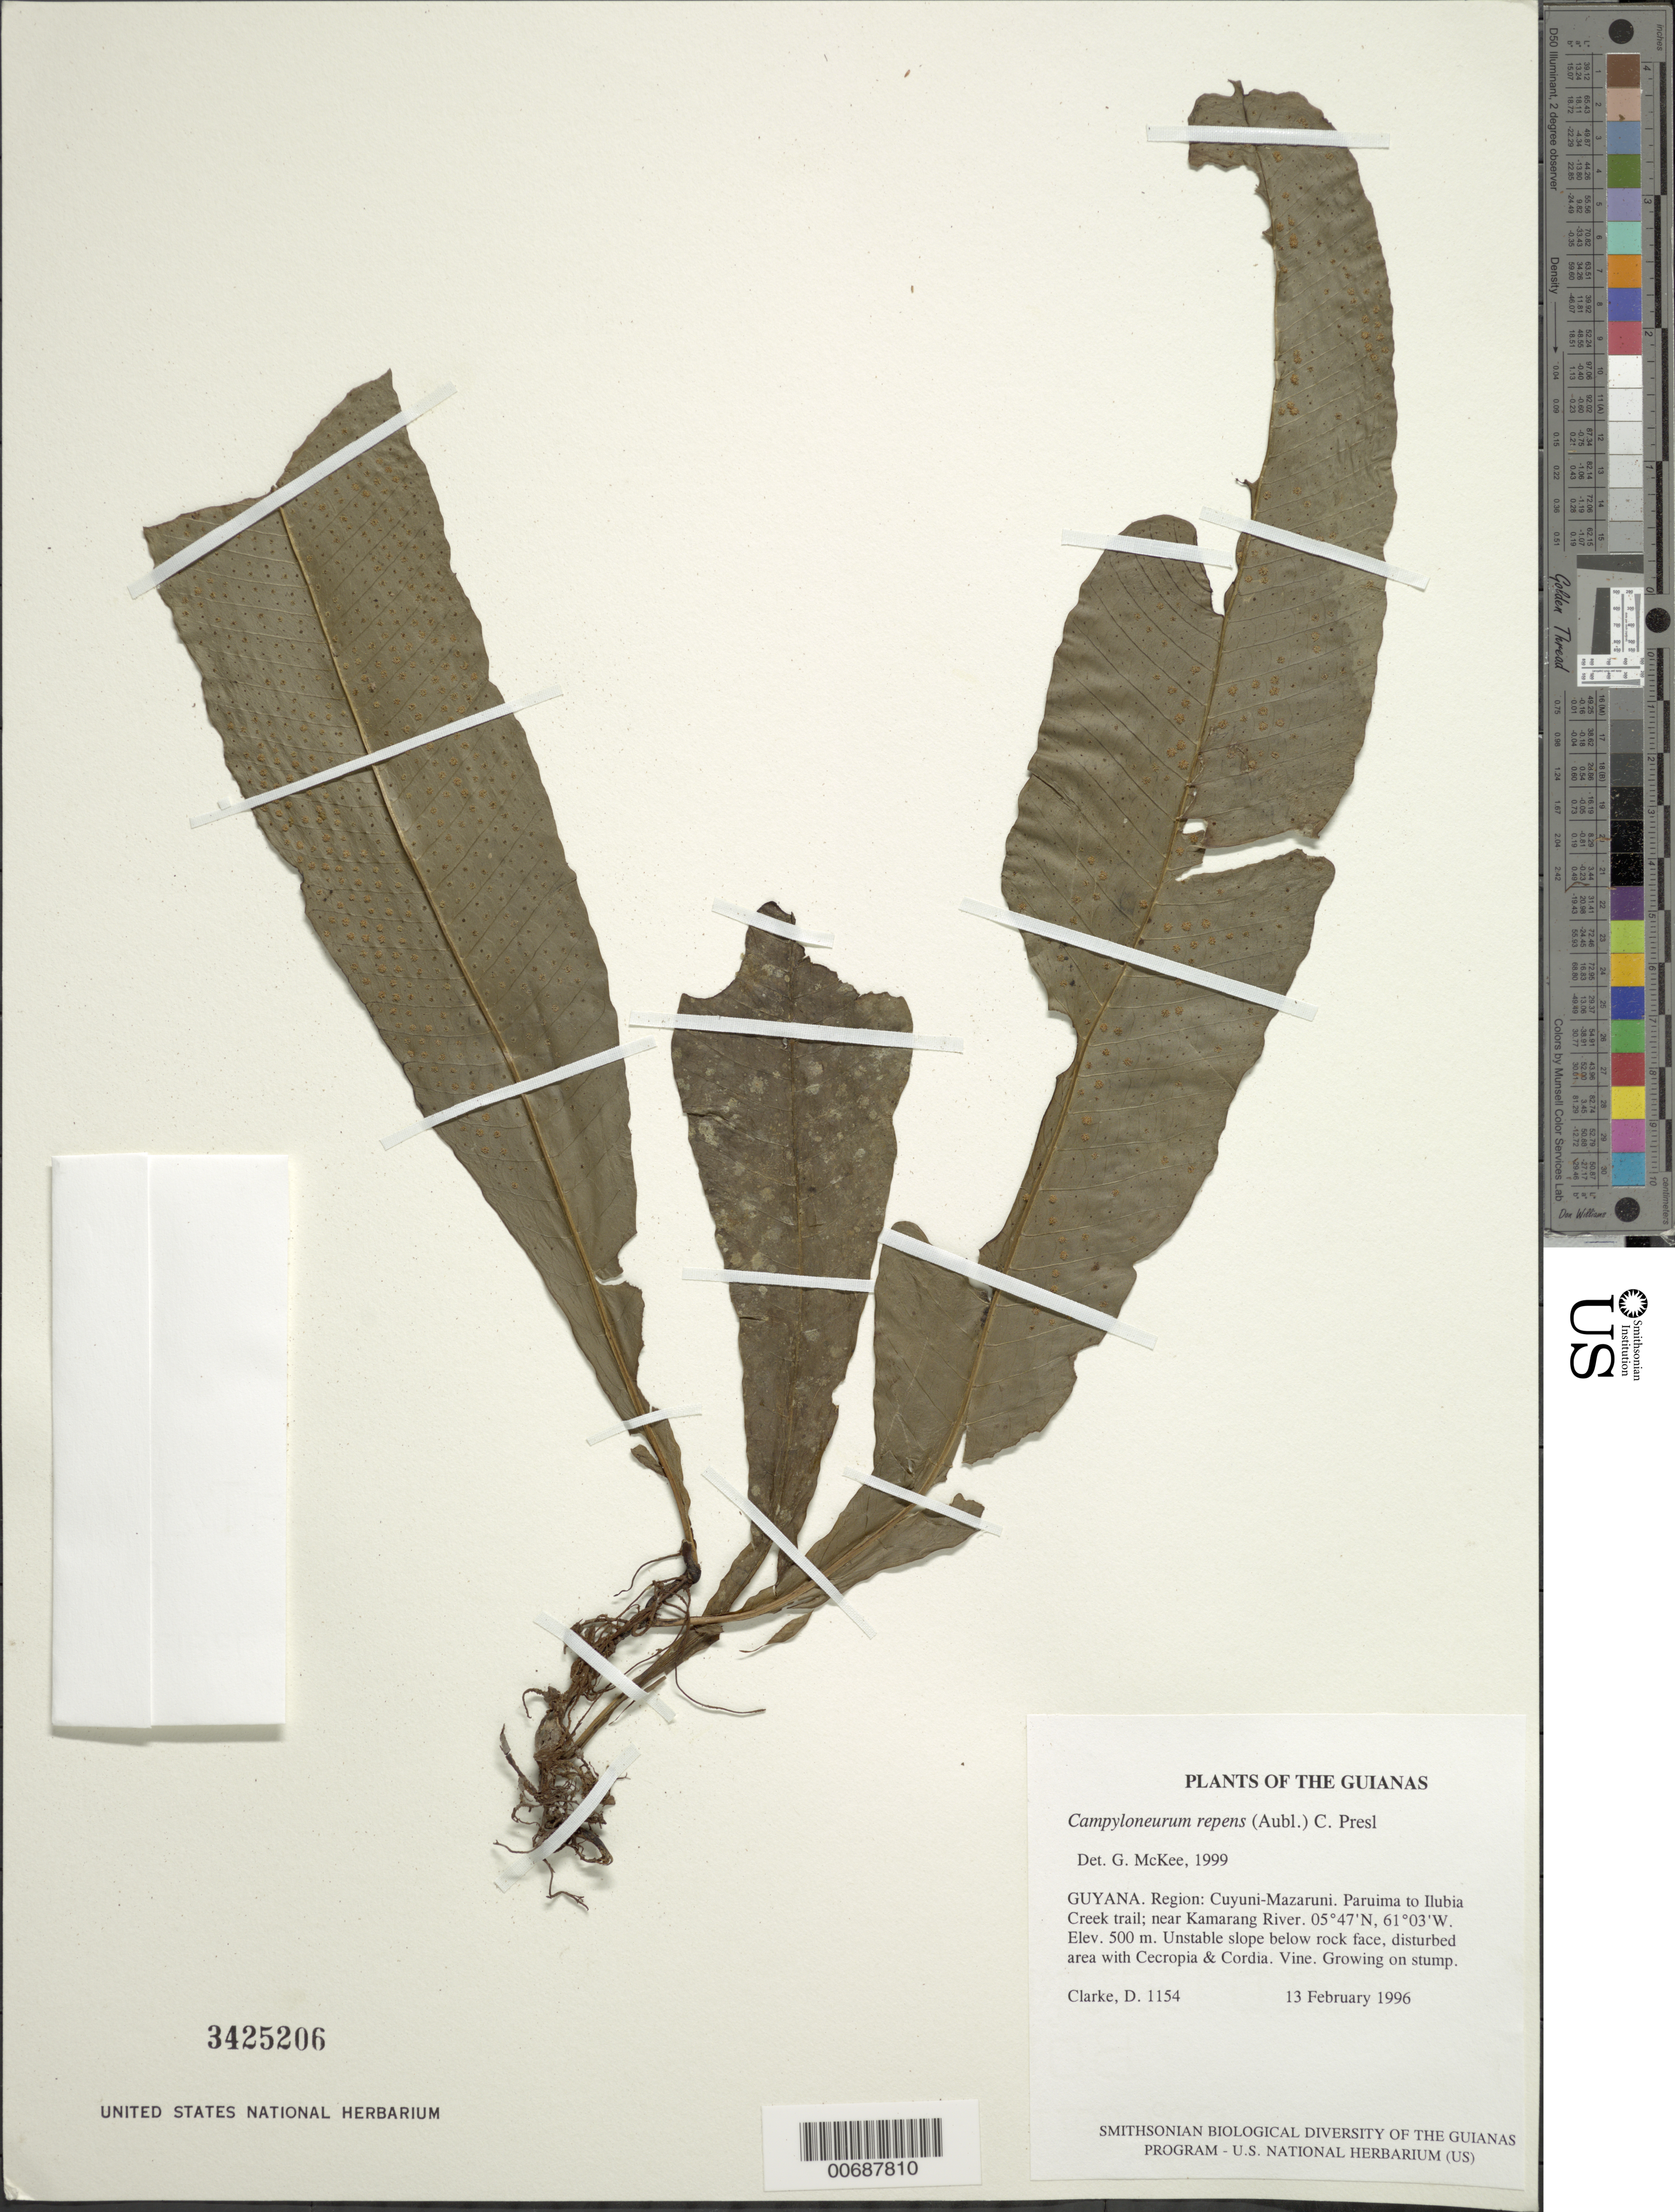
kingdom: Plantae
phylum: Tracheophyta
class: Polypodiopsida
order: Polypodiales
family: Polypodiaceae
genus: Campyloneurum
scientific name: Campyloneurum repens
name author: (Aubl.) C. Presl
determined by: McKee, G. S., (US), NMNH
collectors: H. D. Clarke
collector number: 1154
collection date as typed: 13 February 1996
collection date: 1996-02-13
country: Guyana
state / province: Cuyuni-Mazaruni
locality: Paruima to Ilubia Creek trail; near Kamarang River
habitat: Unstable slope below rock face, disturbed area with Cecropia & Cordia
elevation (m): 500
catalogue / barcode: US 3425206